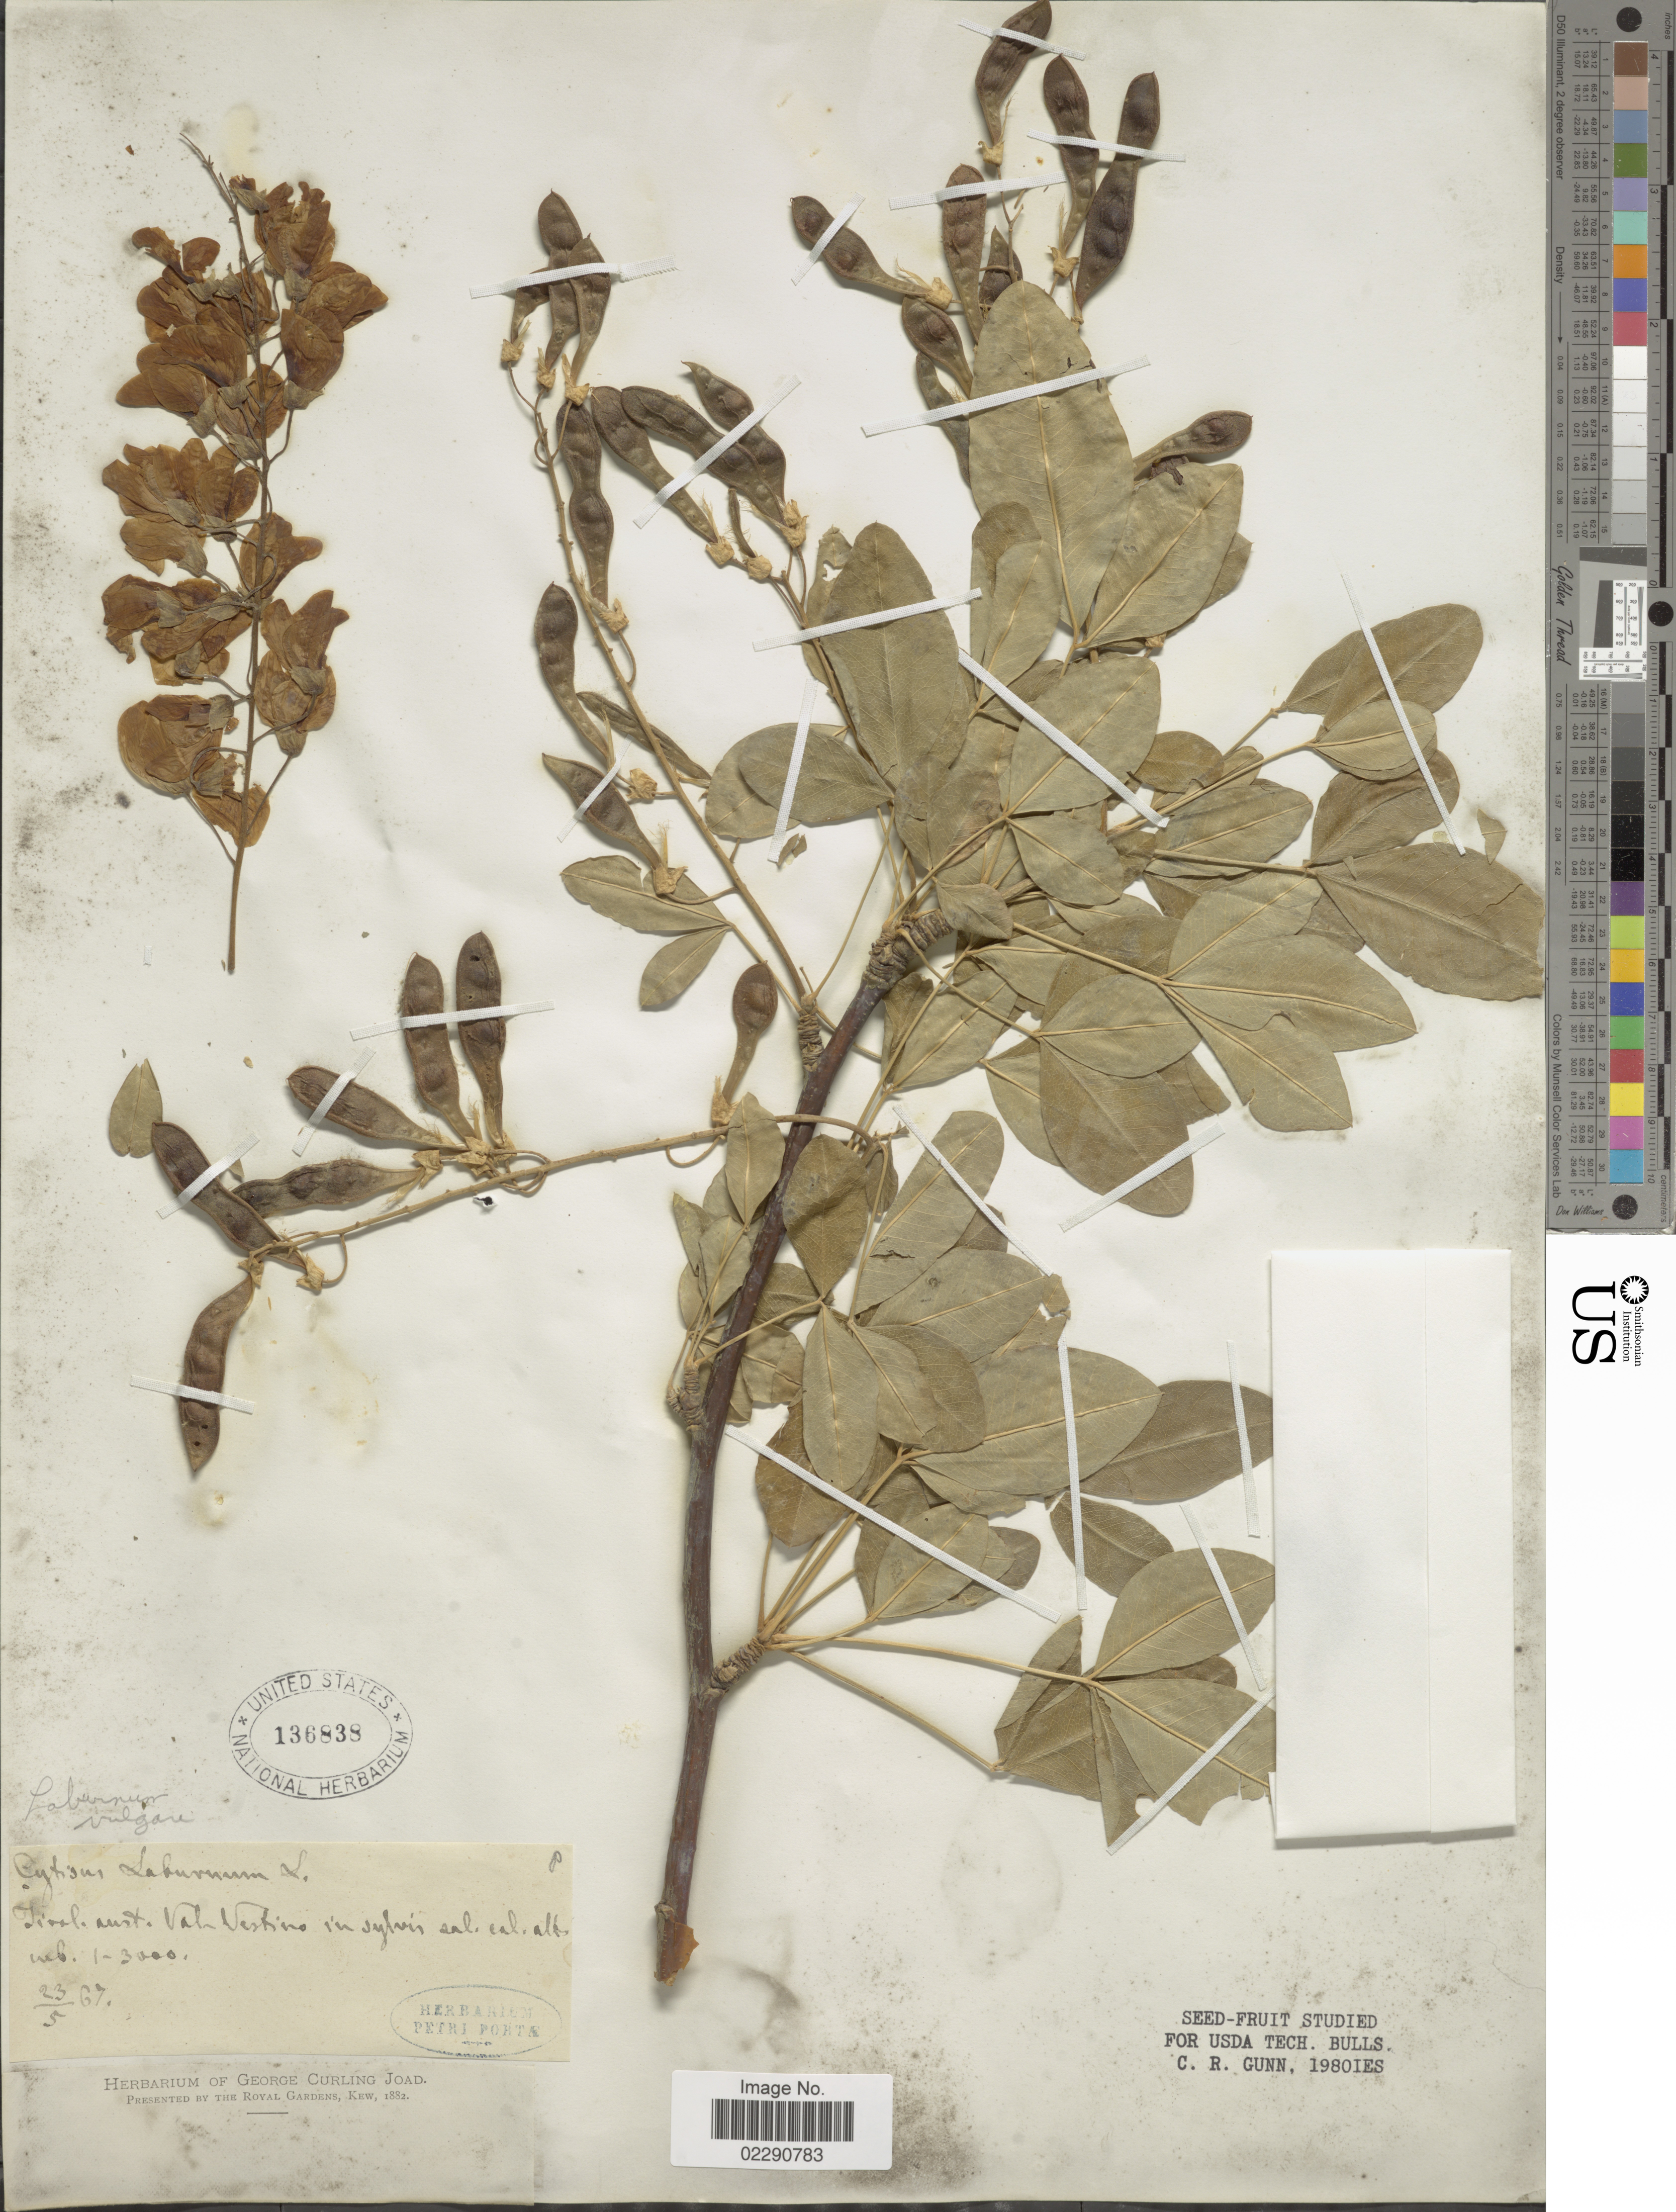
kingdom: Plantae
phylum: Tracheophyta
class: Magnoliopsida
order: Fabales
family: Fabaceae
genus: Laburnum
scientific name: Laburnum anagyroides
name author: Medik.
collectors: ex herb. Petriportae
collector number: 8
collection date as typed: Transcribed d/m/y: 23/5/67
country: Italy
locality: Tirol aust. Val Vestino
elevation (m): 305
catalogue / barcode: US 136838